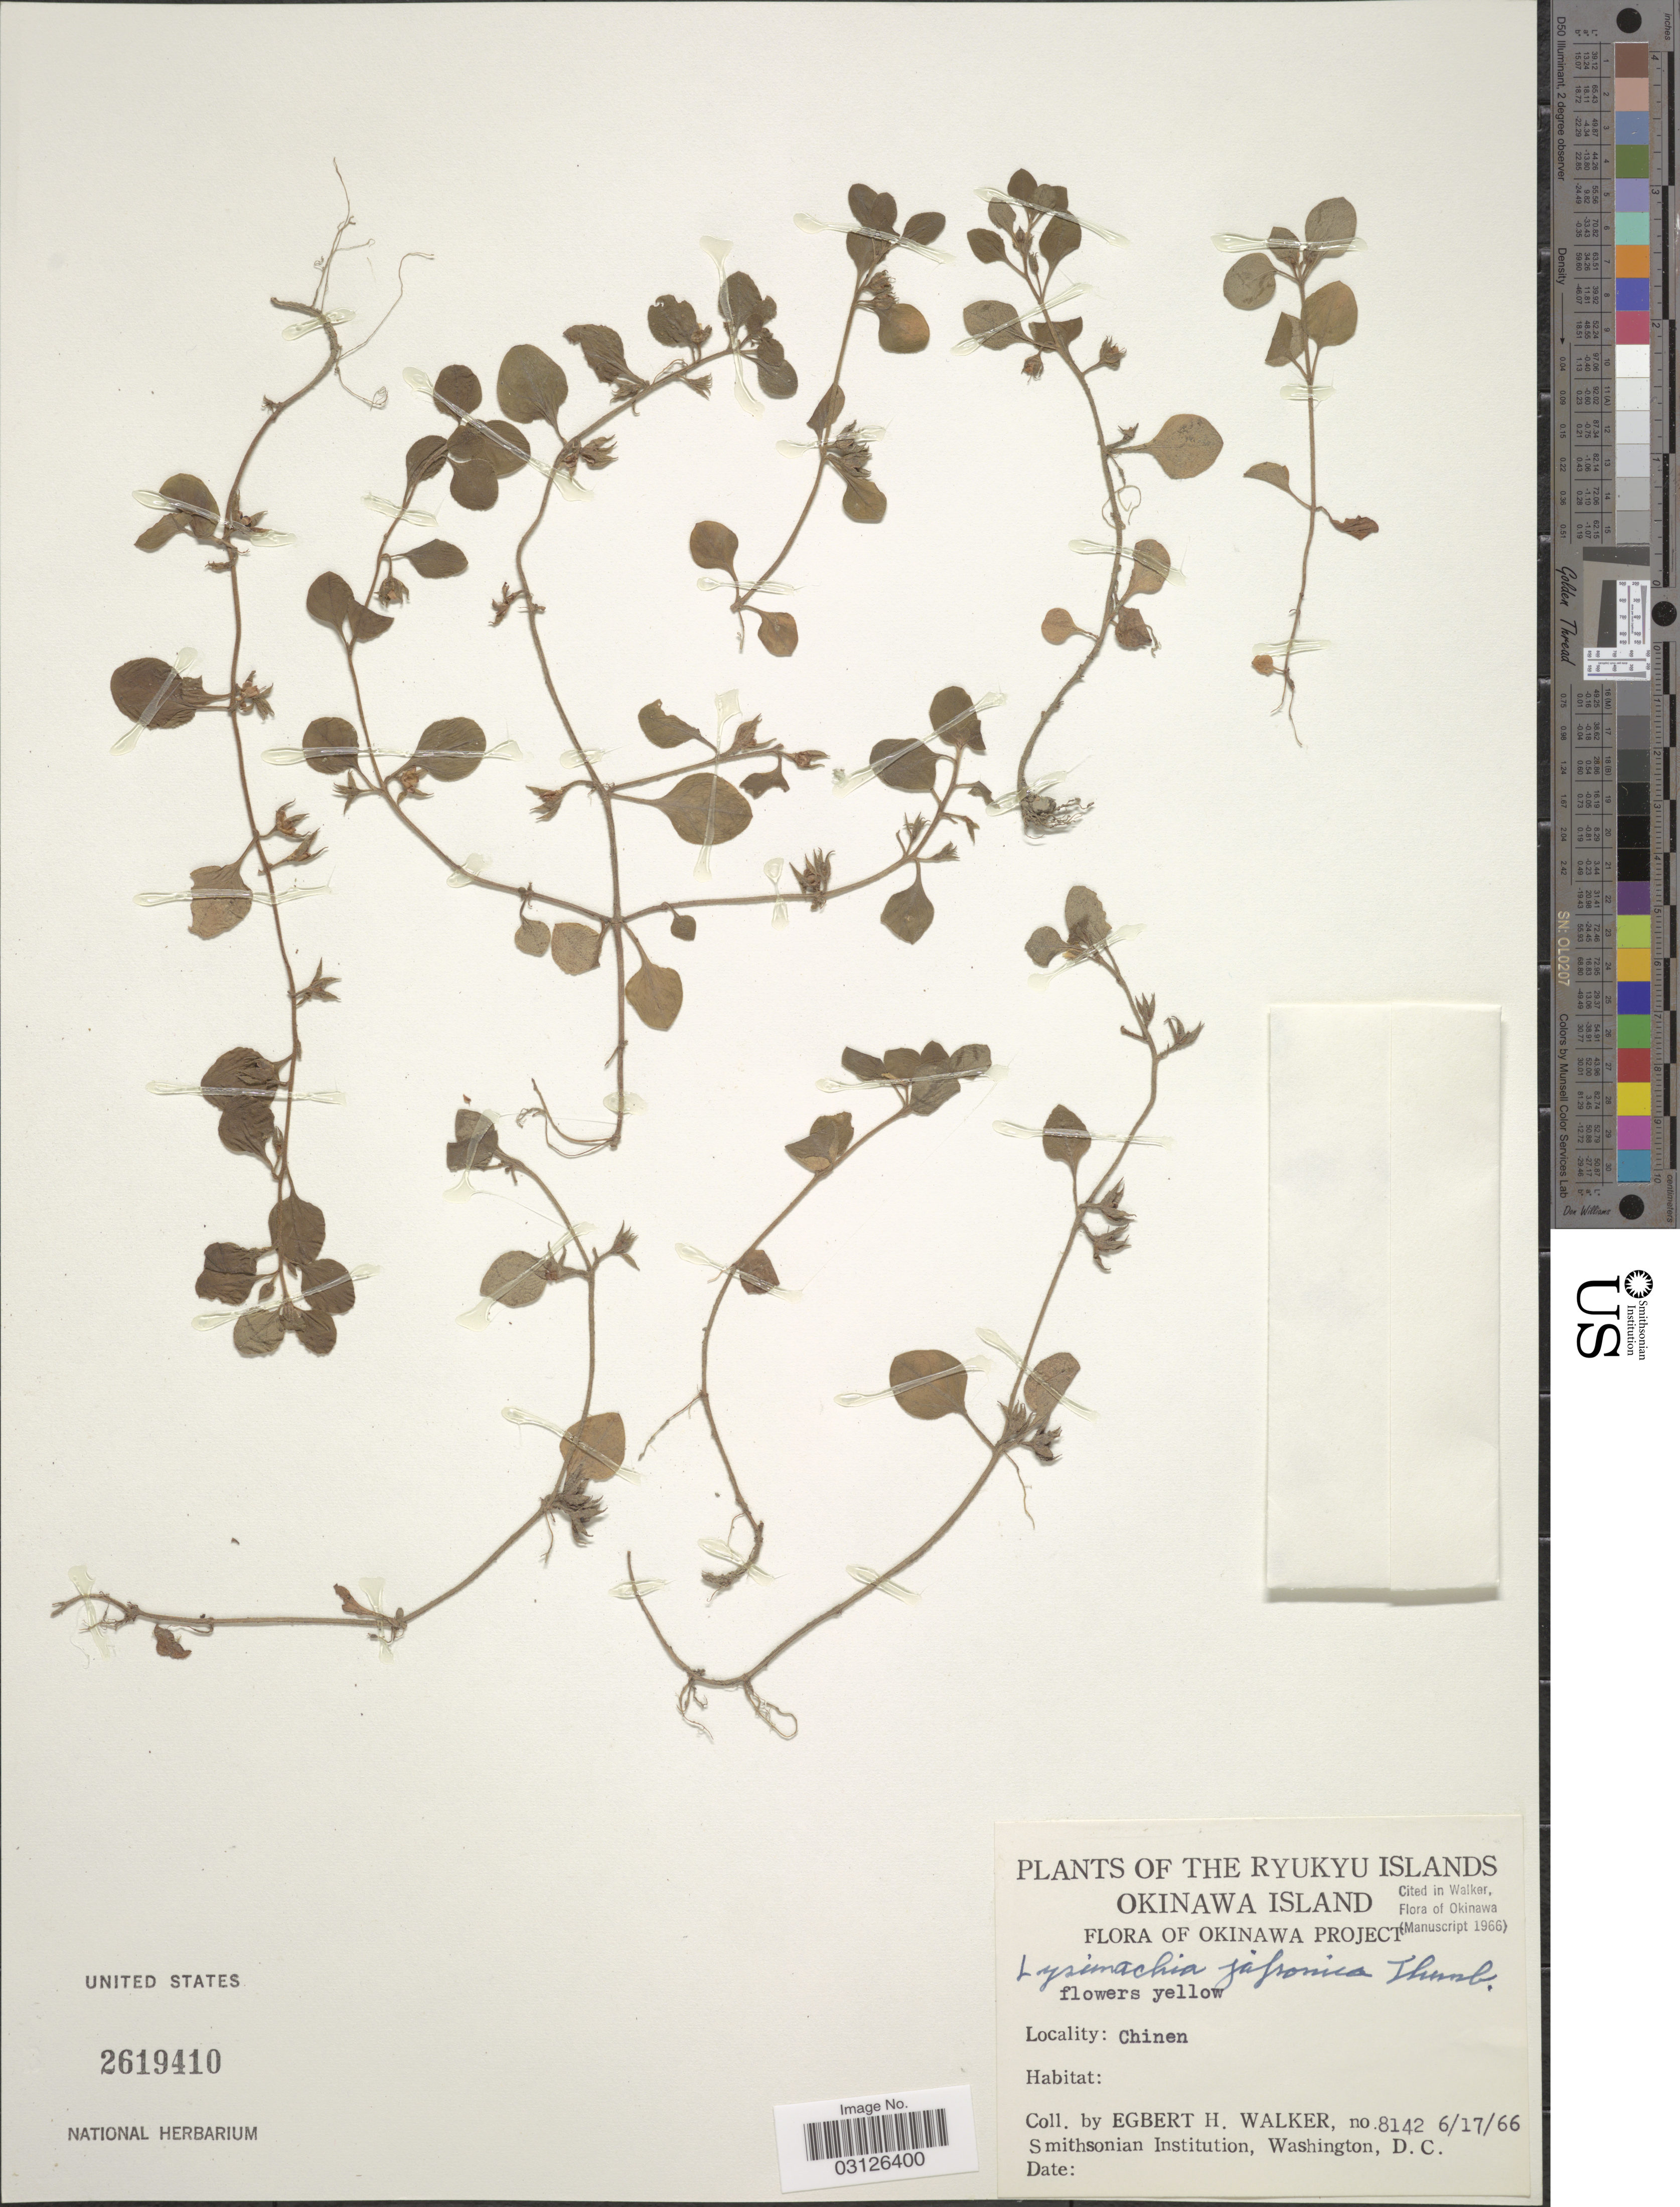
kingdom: Plantae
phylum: Tracheophyta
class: Magnoliopsida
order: Ericales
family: Primulaceae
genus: Lysimachia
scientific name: Lysimachia japonica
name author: Thunb.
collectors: E. H. Walker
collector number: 8142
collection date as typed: Transcribed d/m/y: 17/6/66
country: Japan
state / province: Okinawa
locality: Ryukyu Islands. Chinen.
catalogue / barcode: US 2619410